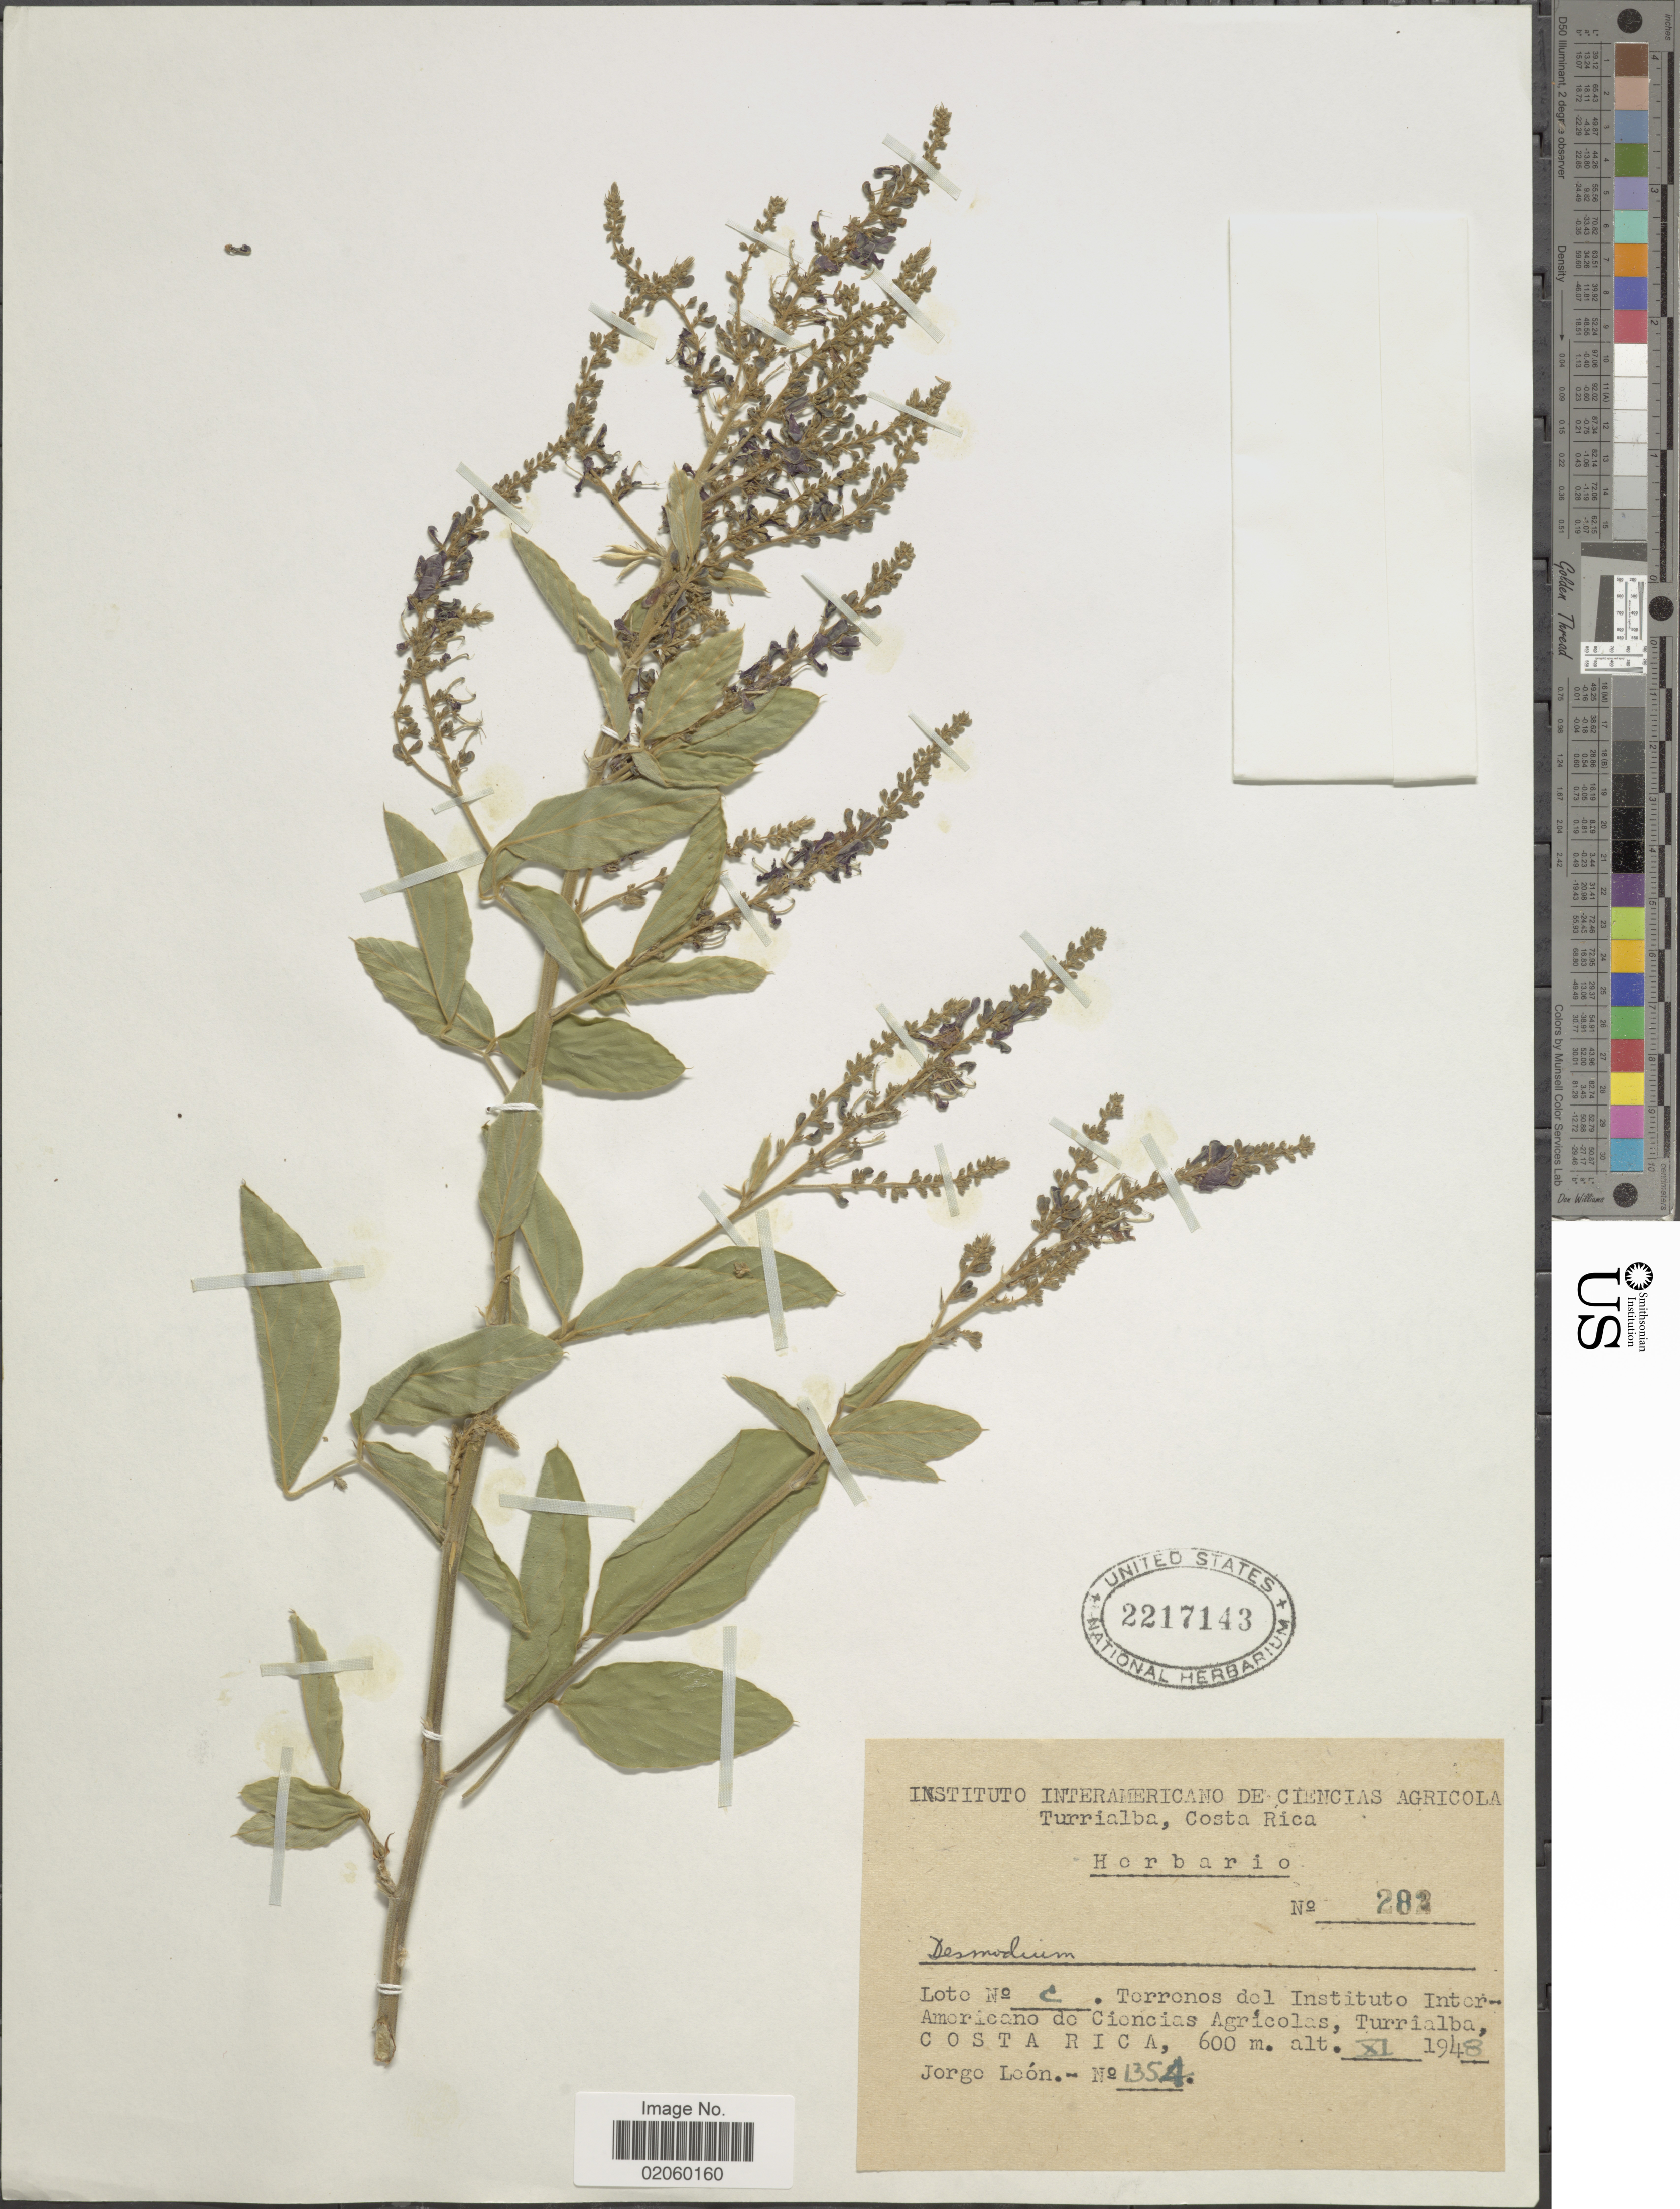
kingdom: Plantae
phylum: Tracheophyta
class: Magnoliopsida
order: Fabales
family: Fabaceae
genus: Desmodium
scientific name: Desmodium sp.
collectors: J. León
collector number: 1354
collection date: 1948-11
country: Costa Rica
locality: Terrenos del Instituto InterAmericano de Cioncias Agricolas, Turrialba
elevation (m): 600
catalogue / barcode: US 2217143